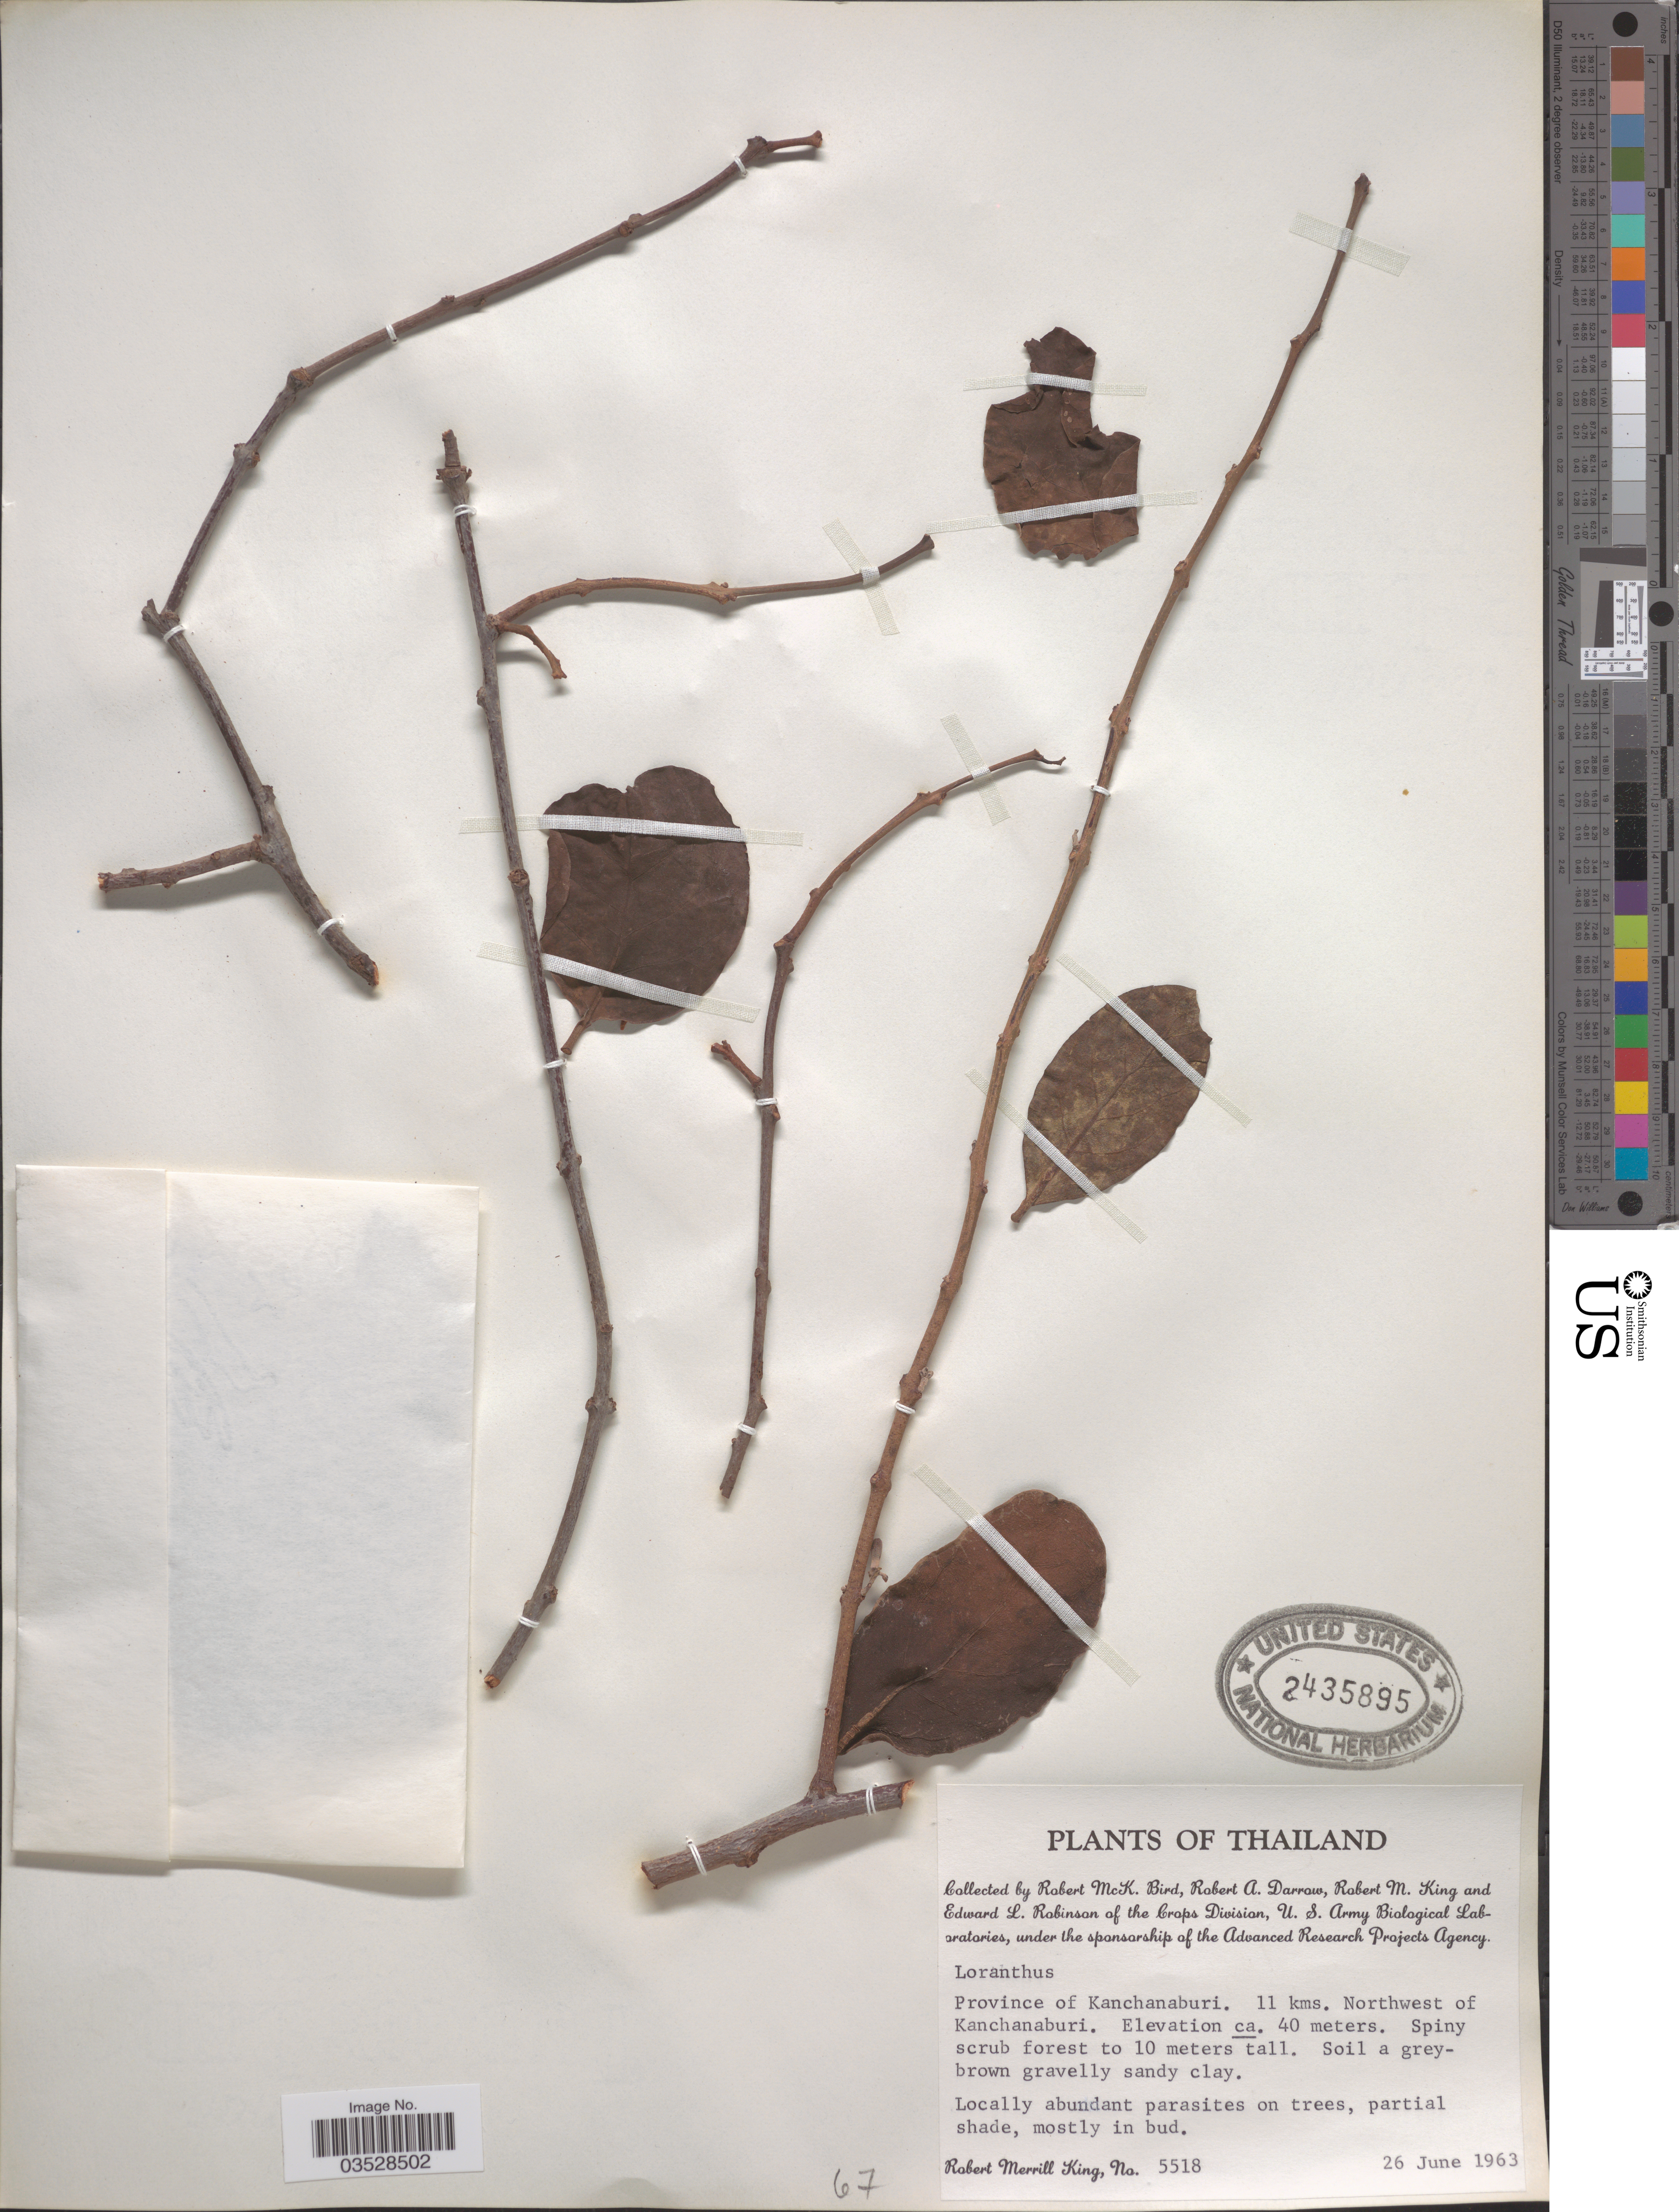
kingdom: Plantae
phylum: Tracheophyta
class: Magnoliopsida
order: Santalales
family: Loranthaceae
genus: Loranthus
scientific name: Loranthus sp.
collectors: R. M. King, R. M. Bird, R. A. Darrow & E. A. Robinson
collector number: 5518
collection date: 1963-06-26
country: Thailand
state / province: Kanchanaburi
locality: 11 kms. Northwest of Kanchanaburi.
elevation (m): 40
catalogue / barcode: US 2435895